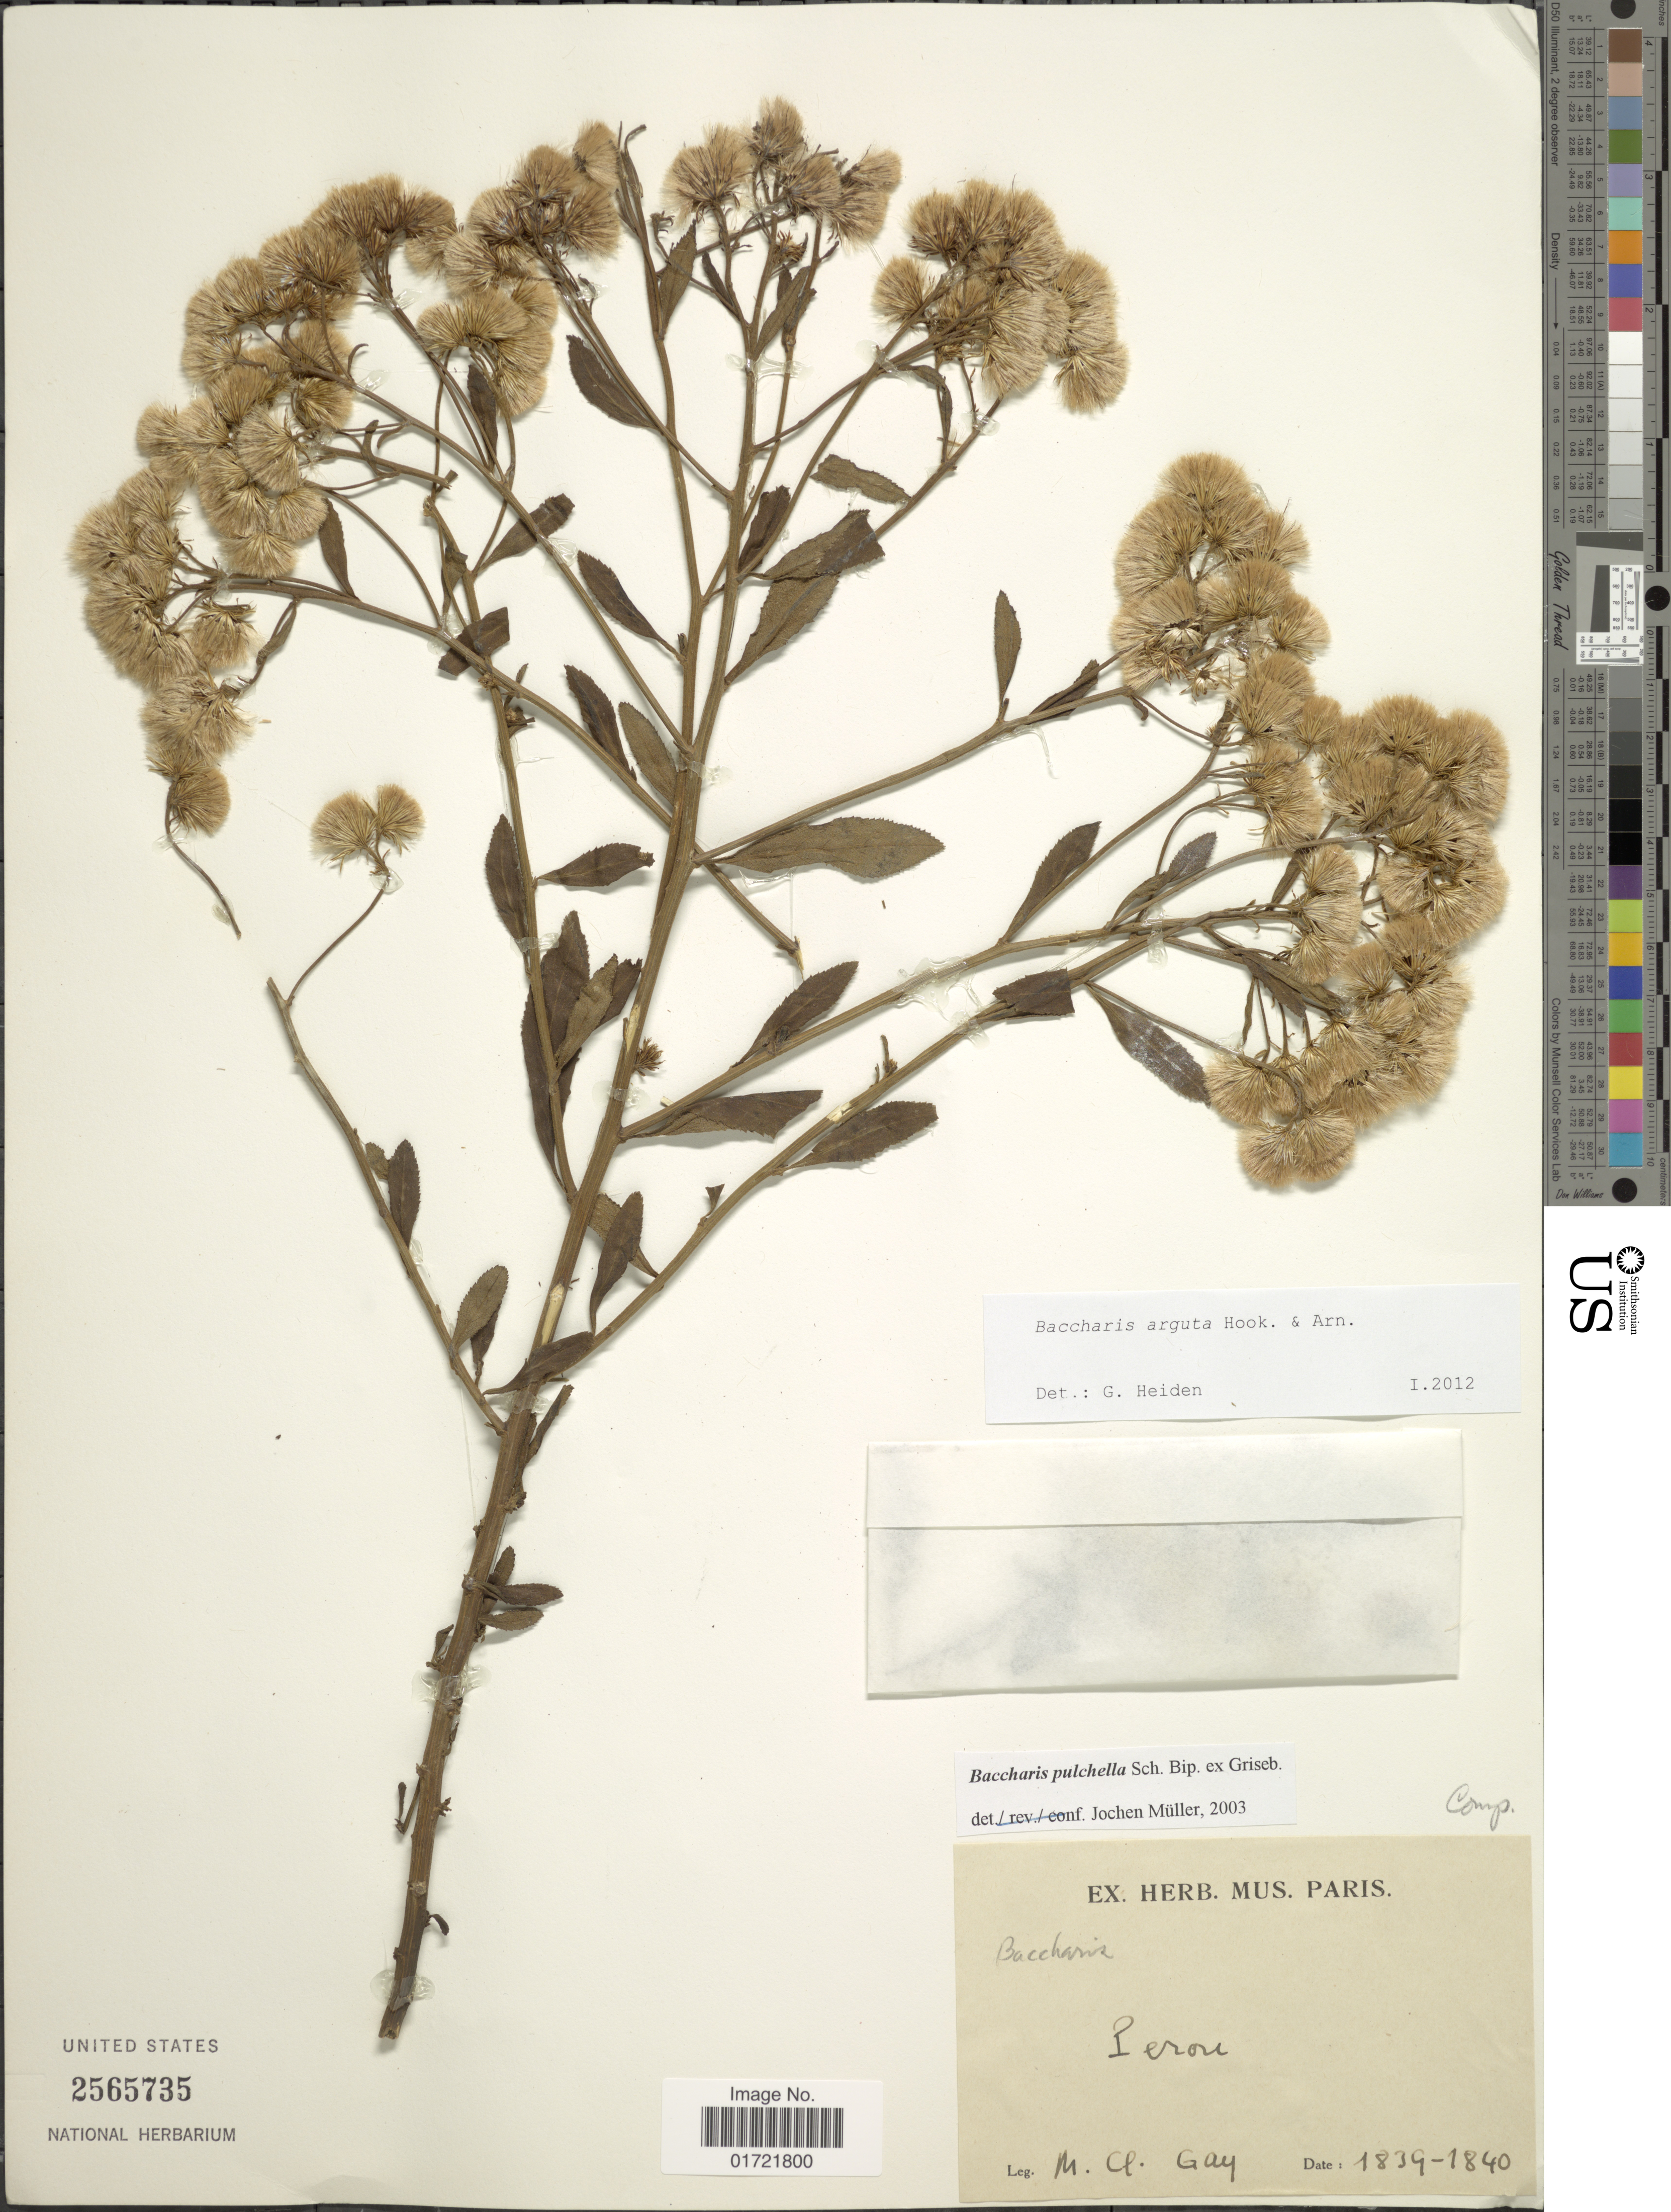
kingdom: Plantae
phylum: Tracheophyta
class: Magnoliopsida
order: Asterales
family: Asteraceae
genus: Baccharis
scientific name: Baccharis arguta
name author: Gillies ex Hook. & Arn.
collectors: M. Gay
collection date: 1840/1939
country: Peru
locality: Perou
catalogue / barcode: US 2565735